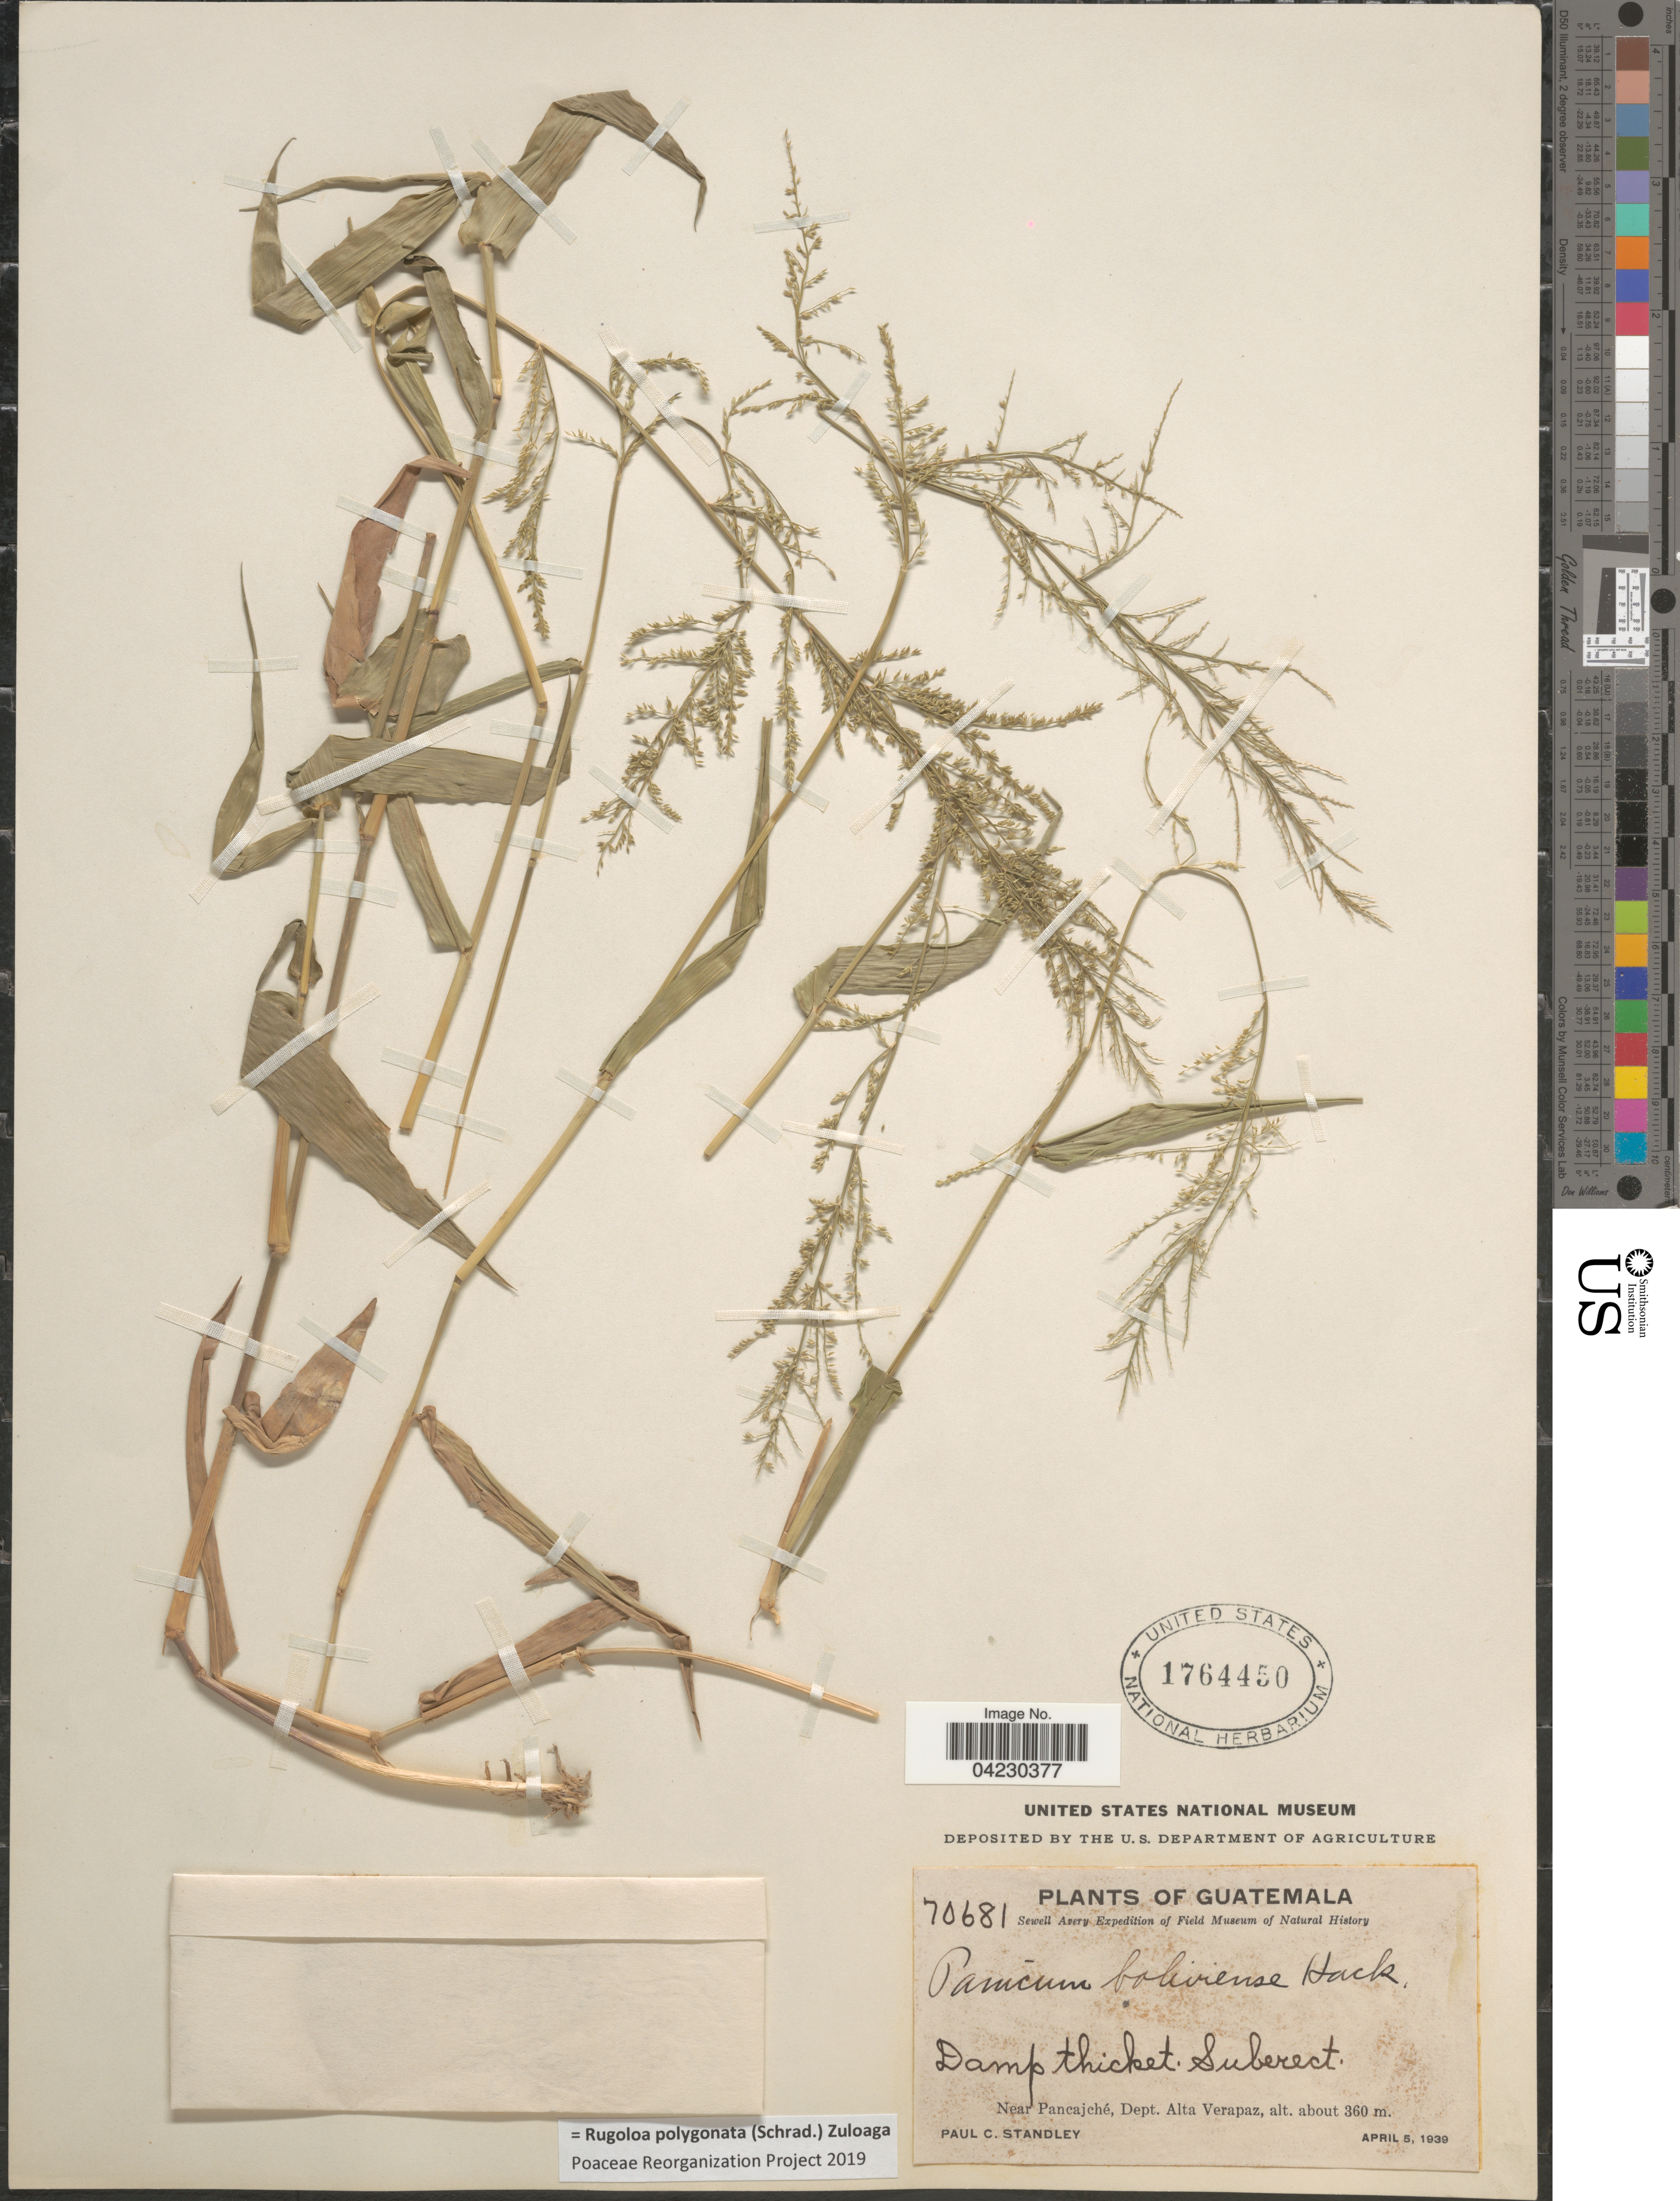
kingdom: Plantae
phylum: Tracheophyta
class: Liliopsida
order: Poales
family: Poaceae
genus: Rugoloa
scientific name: Rugoloa polygonata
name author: (Schrad.) Zuloaga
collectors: P. C. Standley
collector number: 70681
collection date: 1939-04-05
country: Guatemala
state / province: Alta Verapaz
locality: Sewell Avery Expedition of Field Museum of Natural History. Near Pancajché, Dept. Alta Verapaz.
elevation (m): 360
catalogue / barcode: US 1764450